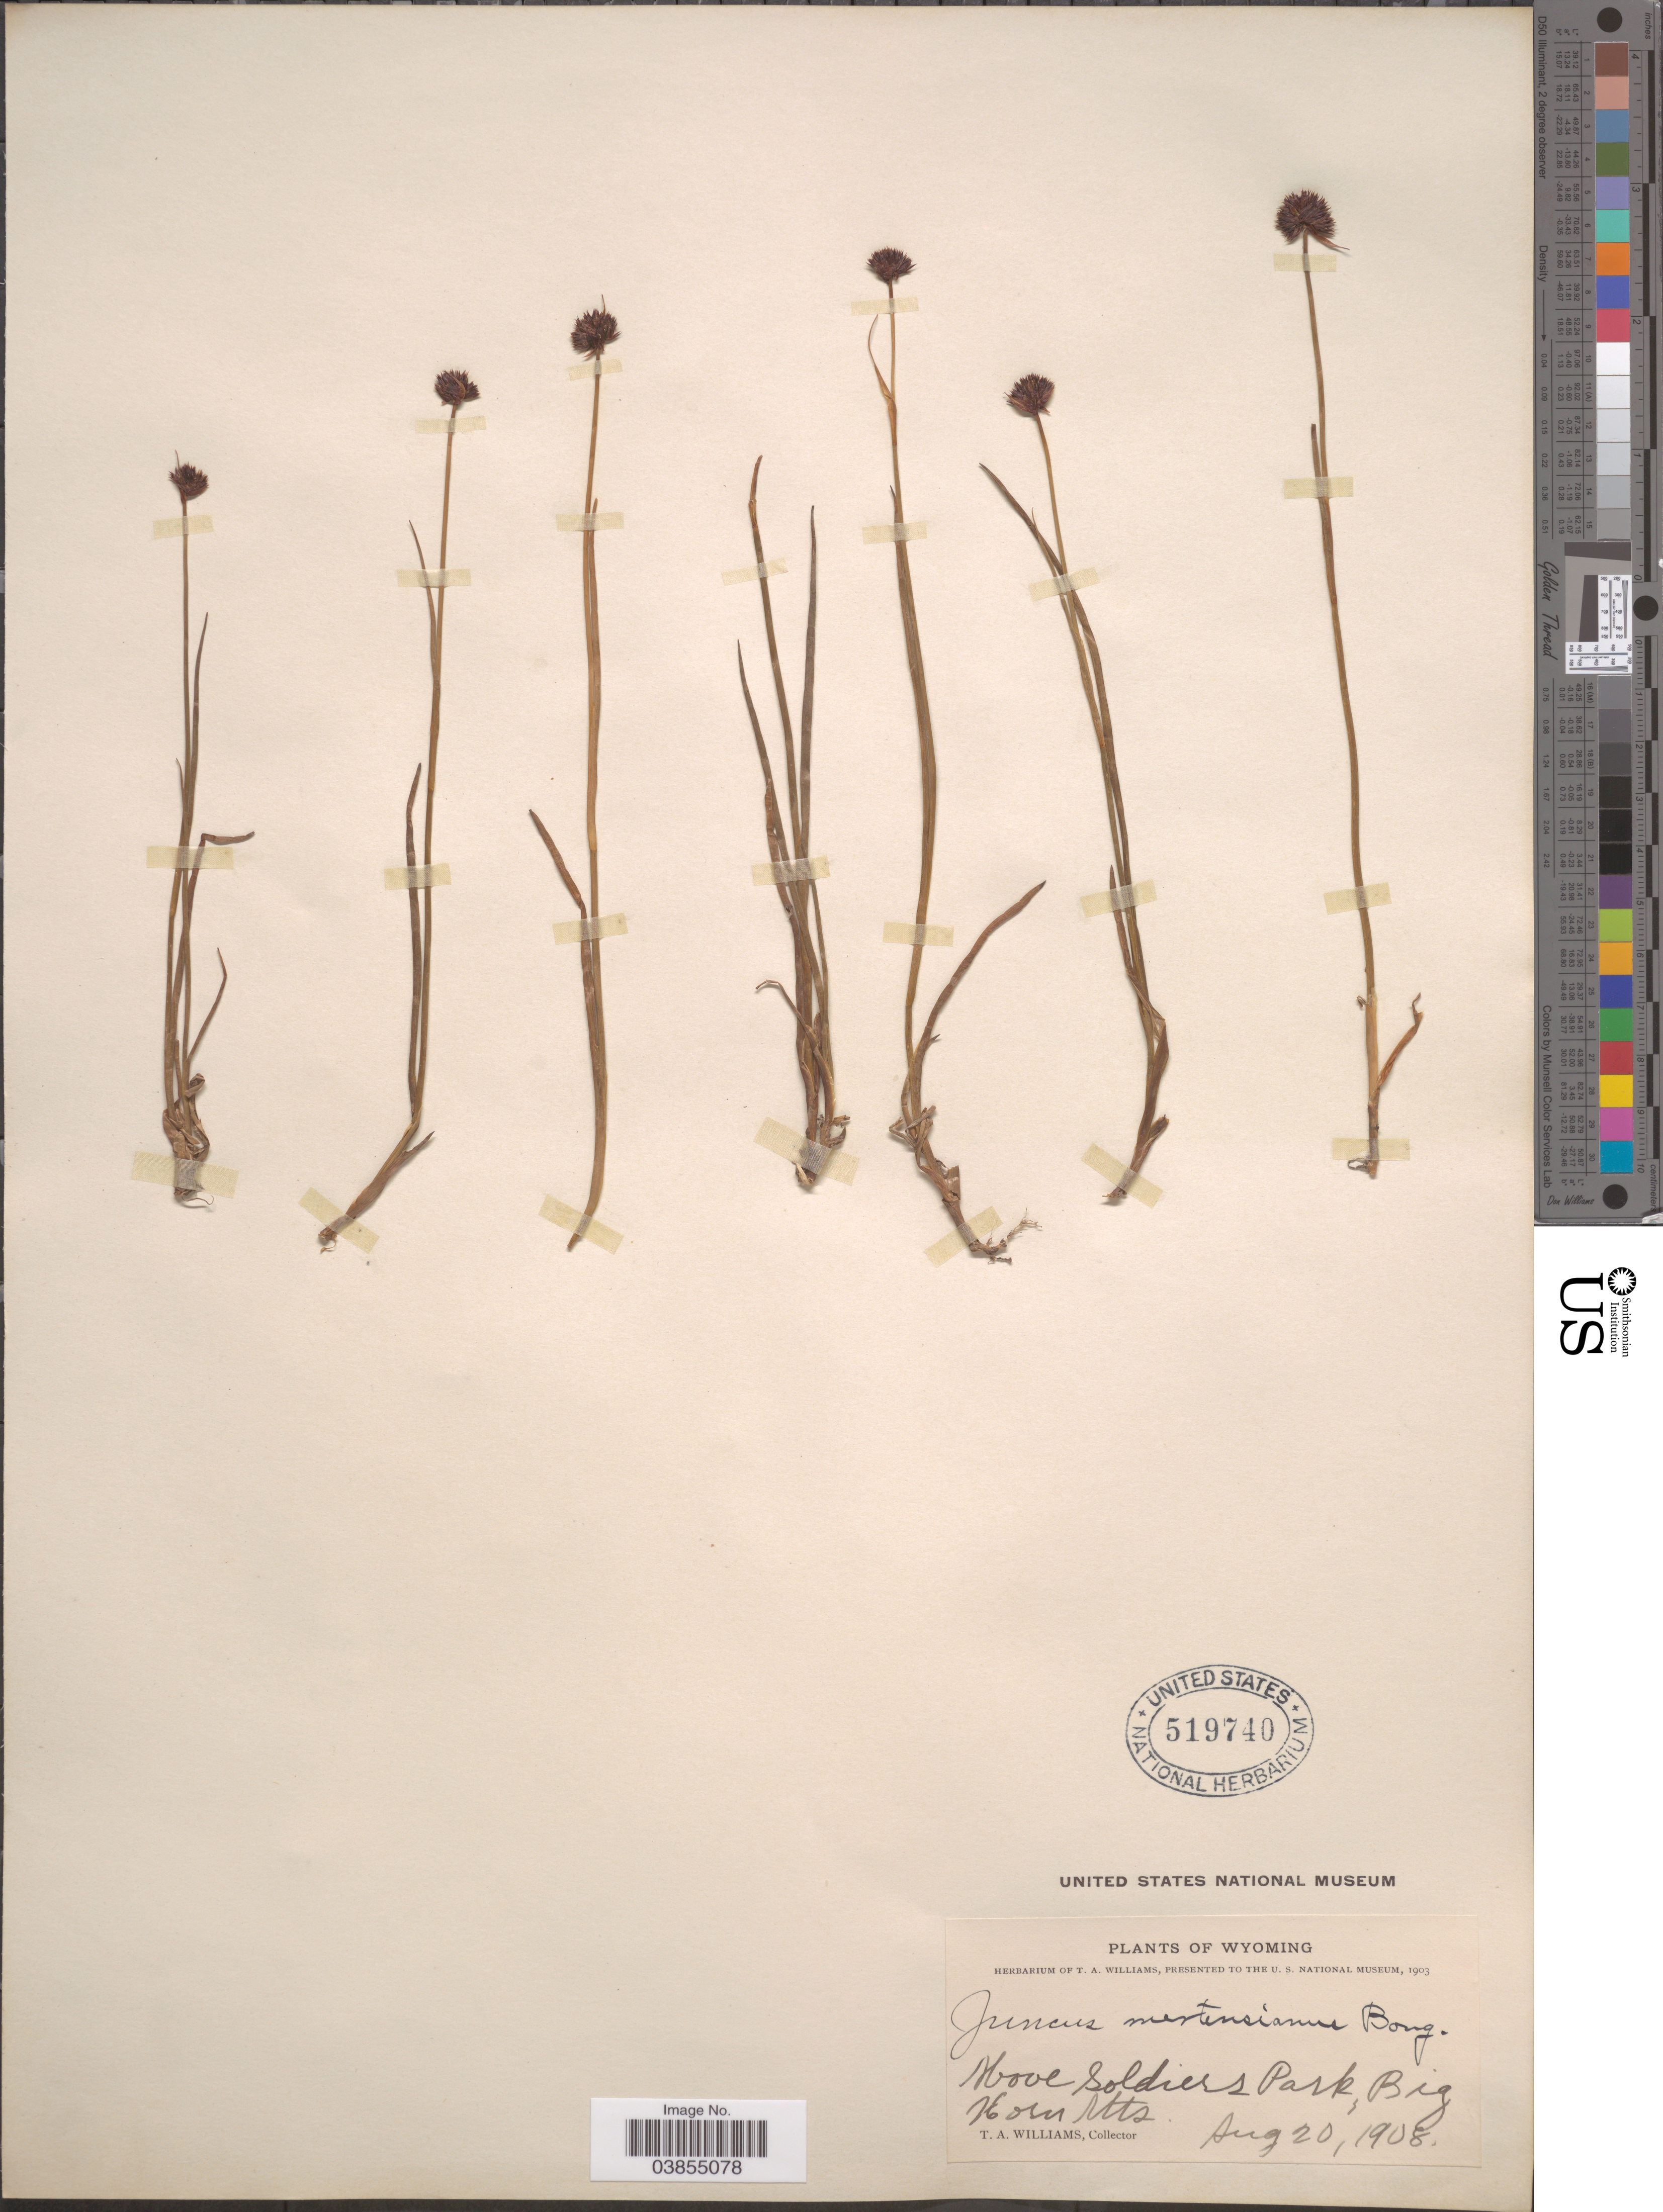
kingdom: Plantae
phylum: Tracheophyta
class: Liliopsida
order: Poales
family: Juncaceae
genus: Juncus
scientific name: Juncus mertensianus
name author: Bong.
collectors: T. Williams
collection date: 1908-08-20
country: United States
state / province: Wyoming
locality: Above Soldiers Park, Big Horn Mts.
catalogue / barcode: US 519740